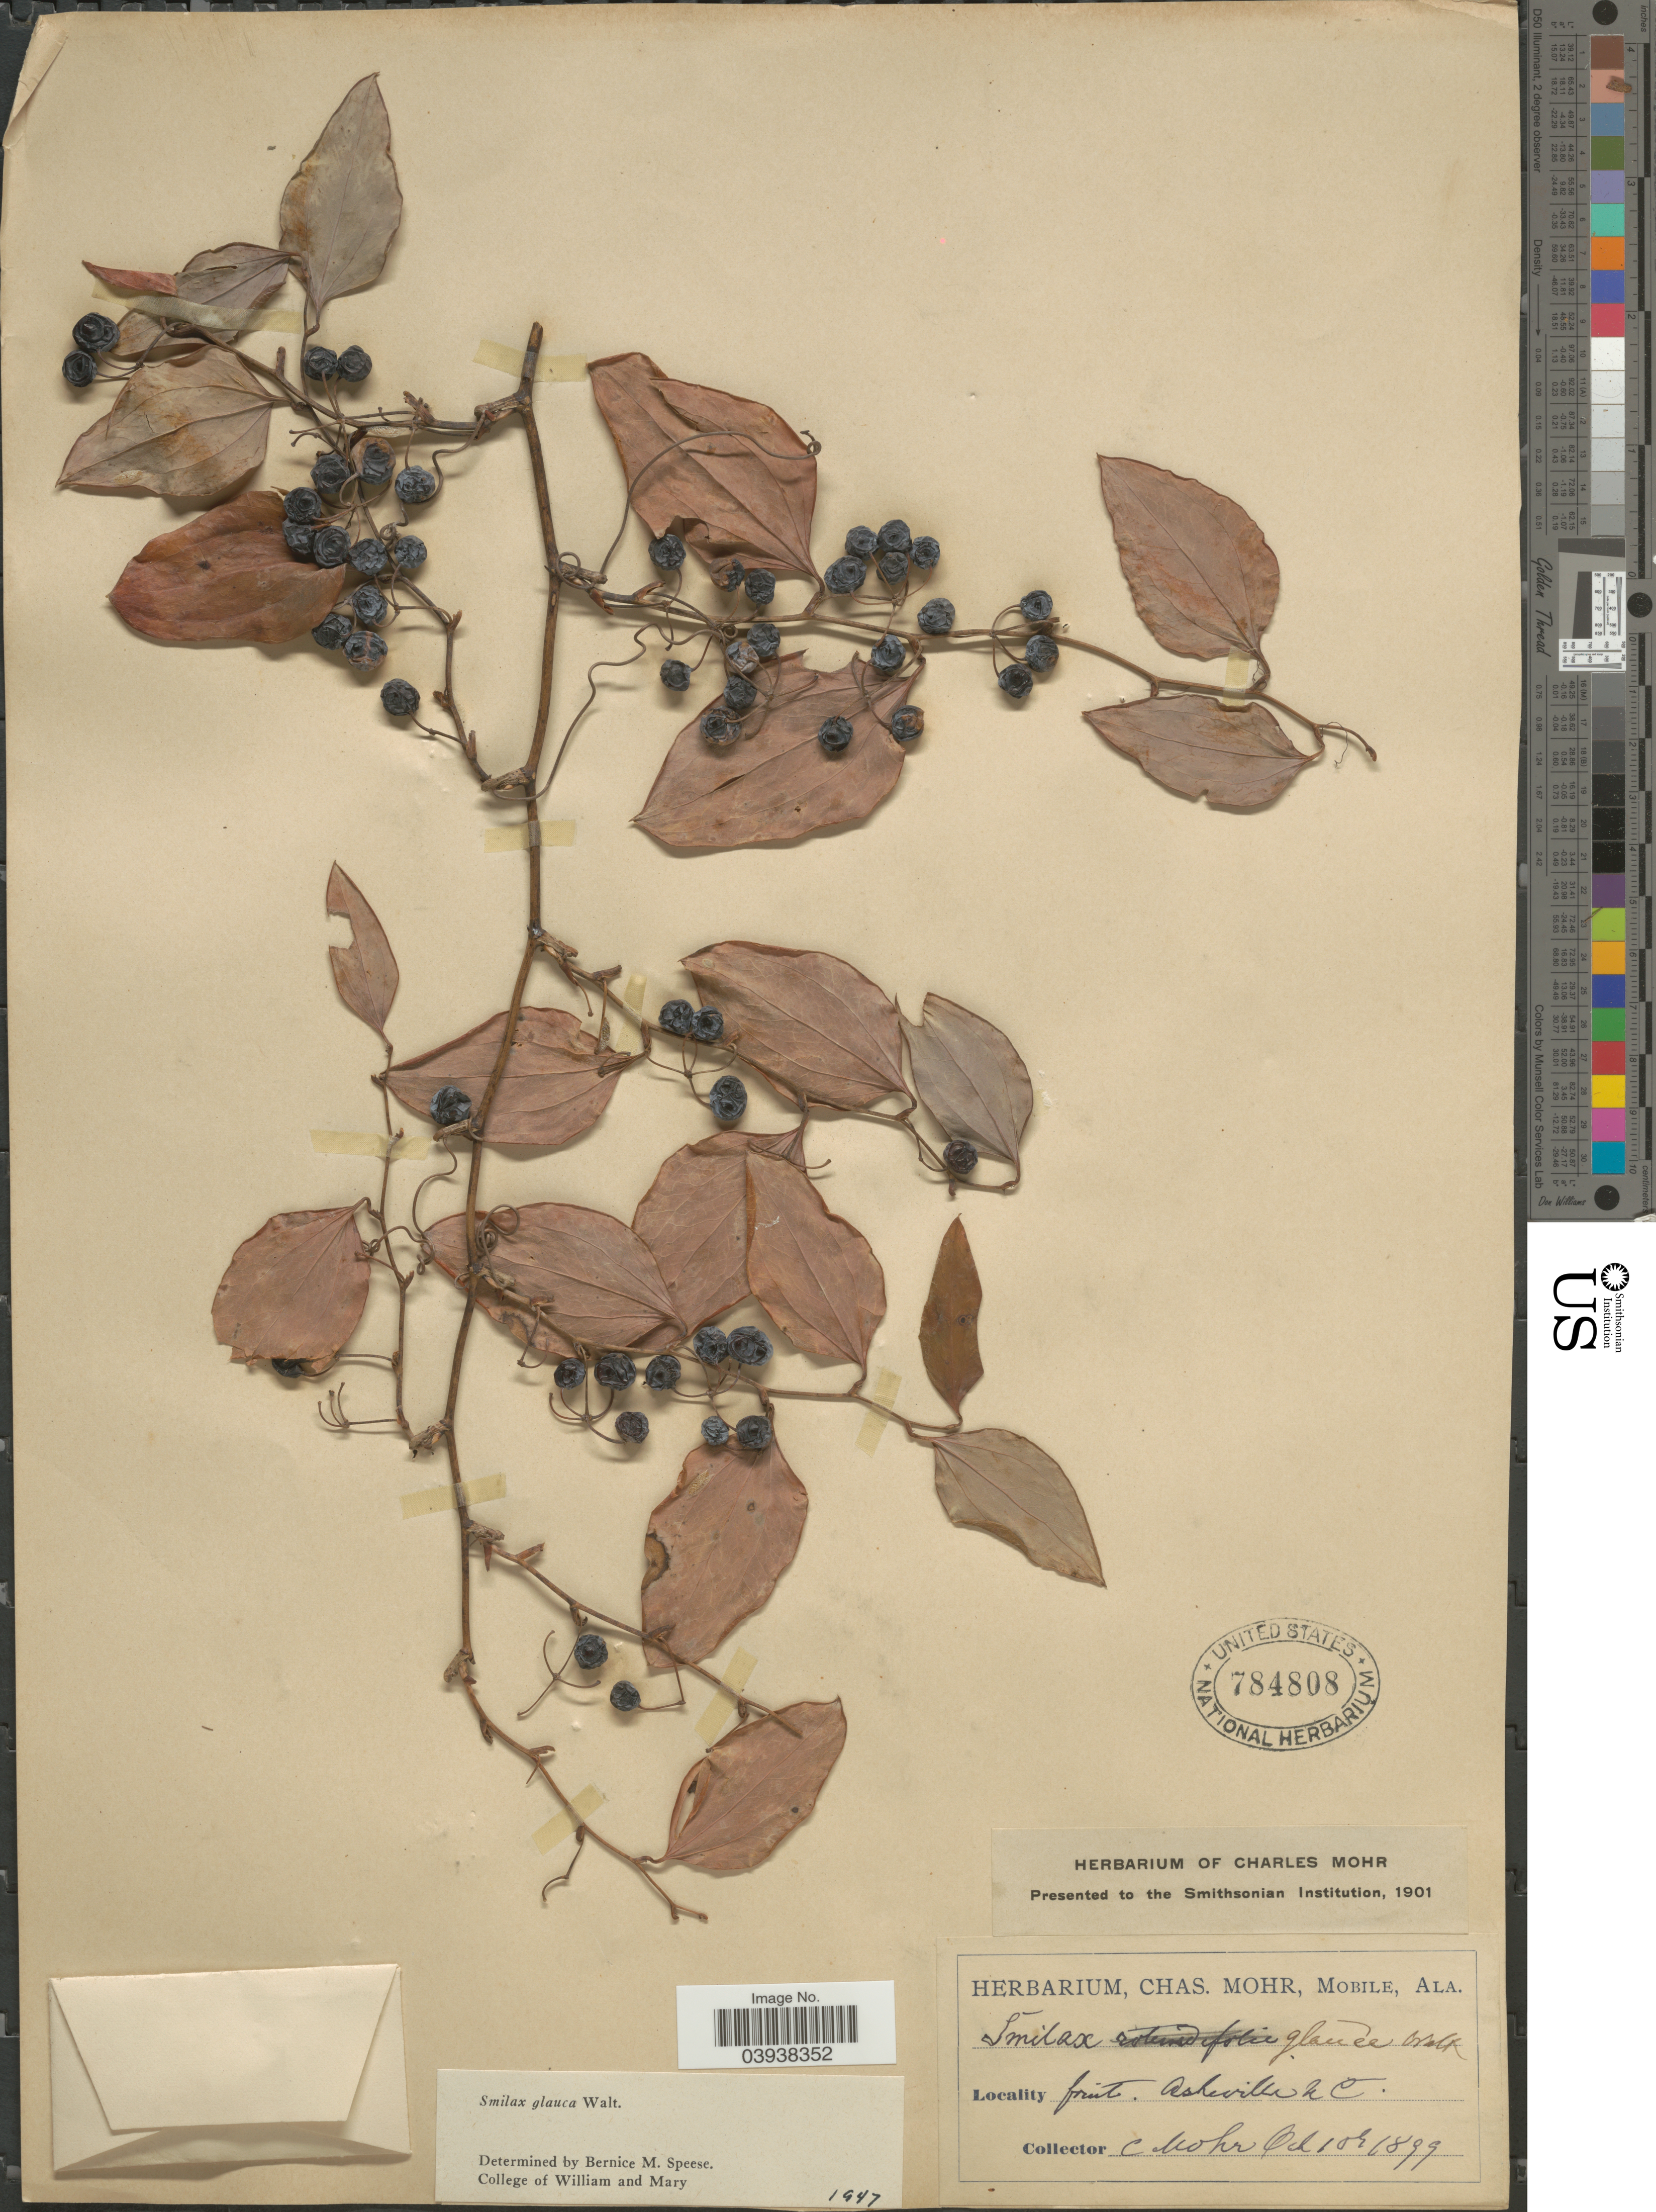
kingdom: Plantae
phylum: Tracheophyta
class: Liliopsida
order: Liliales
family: Smilacaceae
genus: Smilax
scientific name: Smilax glauca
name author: Walter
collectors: Mohr, C. T. (herbarium)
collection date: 1899-10-10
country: United States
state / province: North Carolina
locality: Asheville.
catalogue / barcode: US 784808